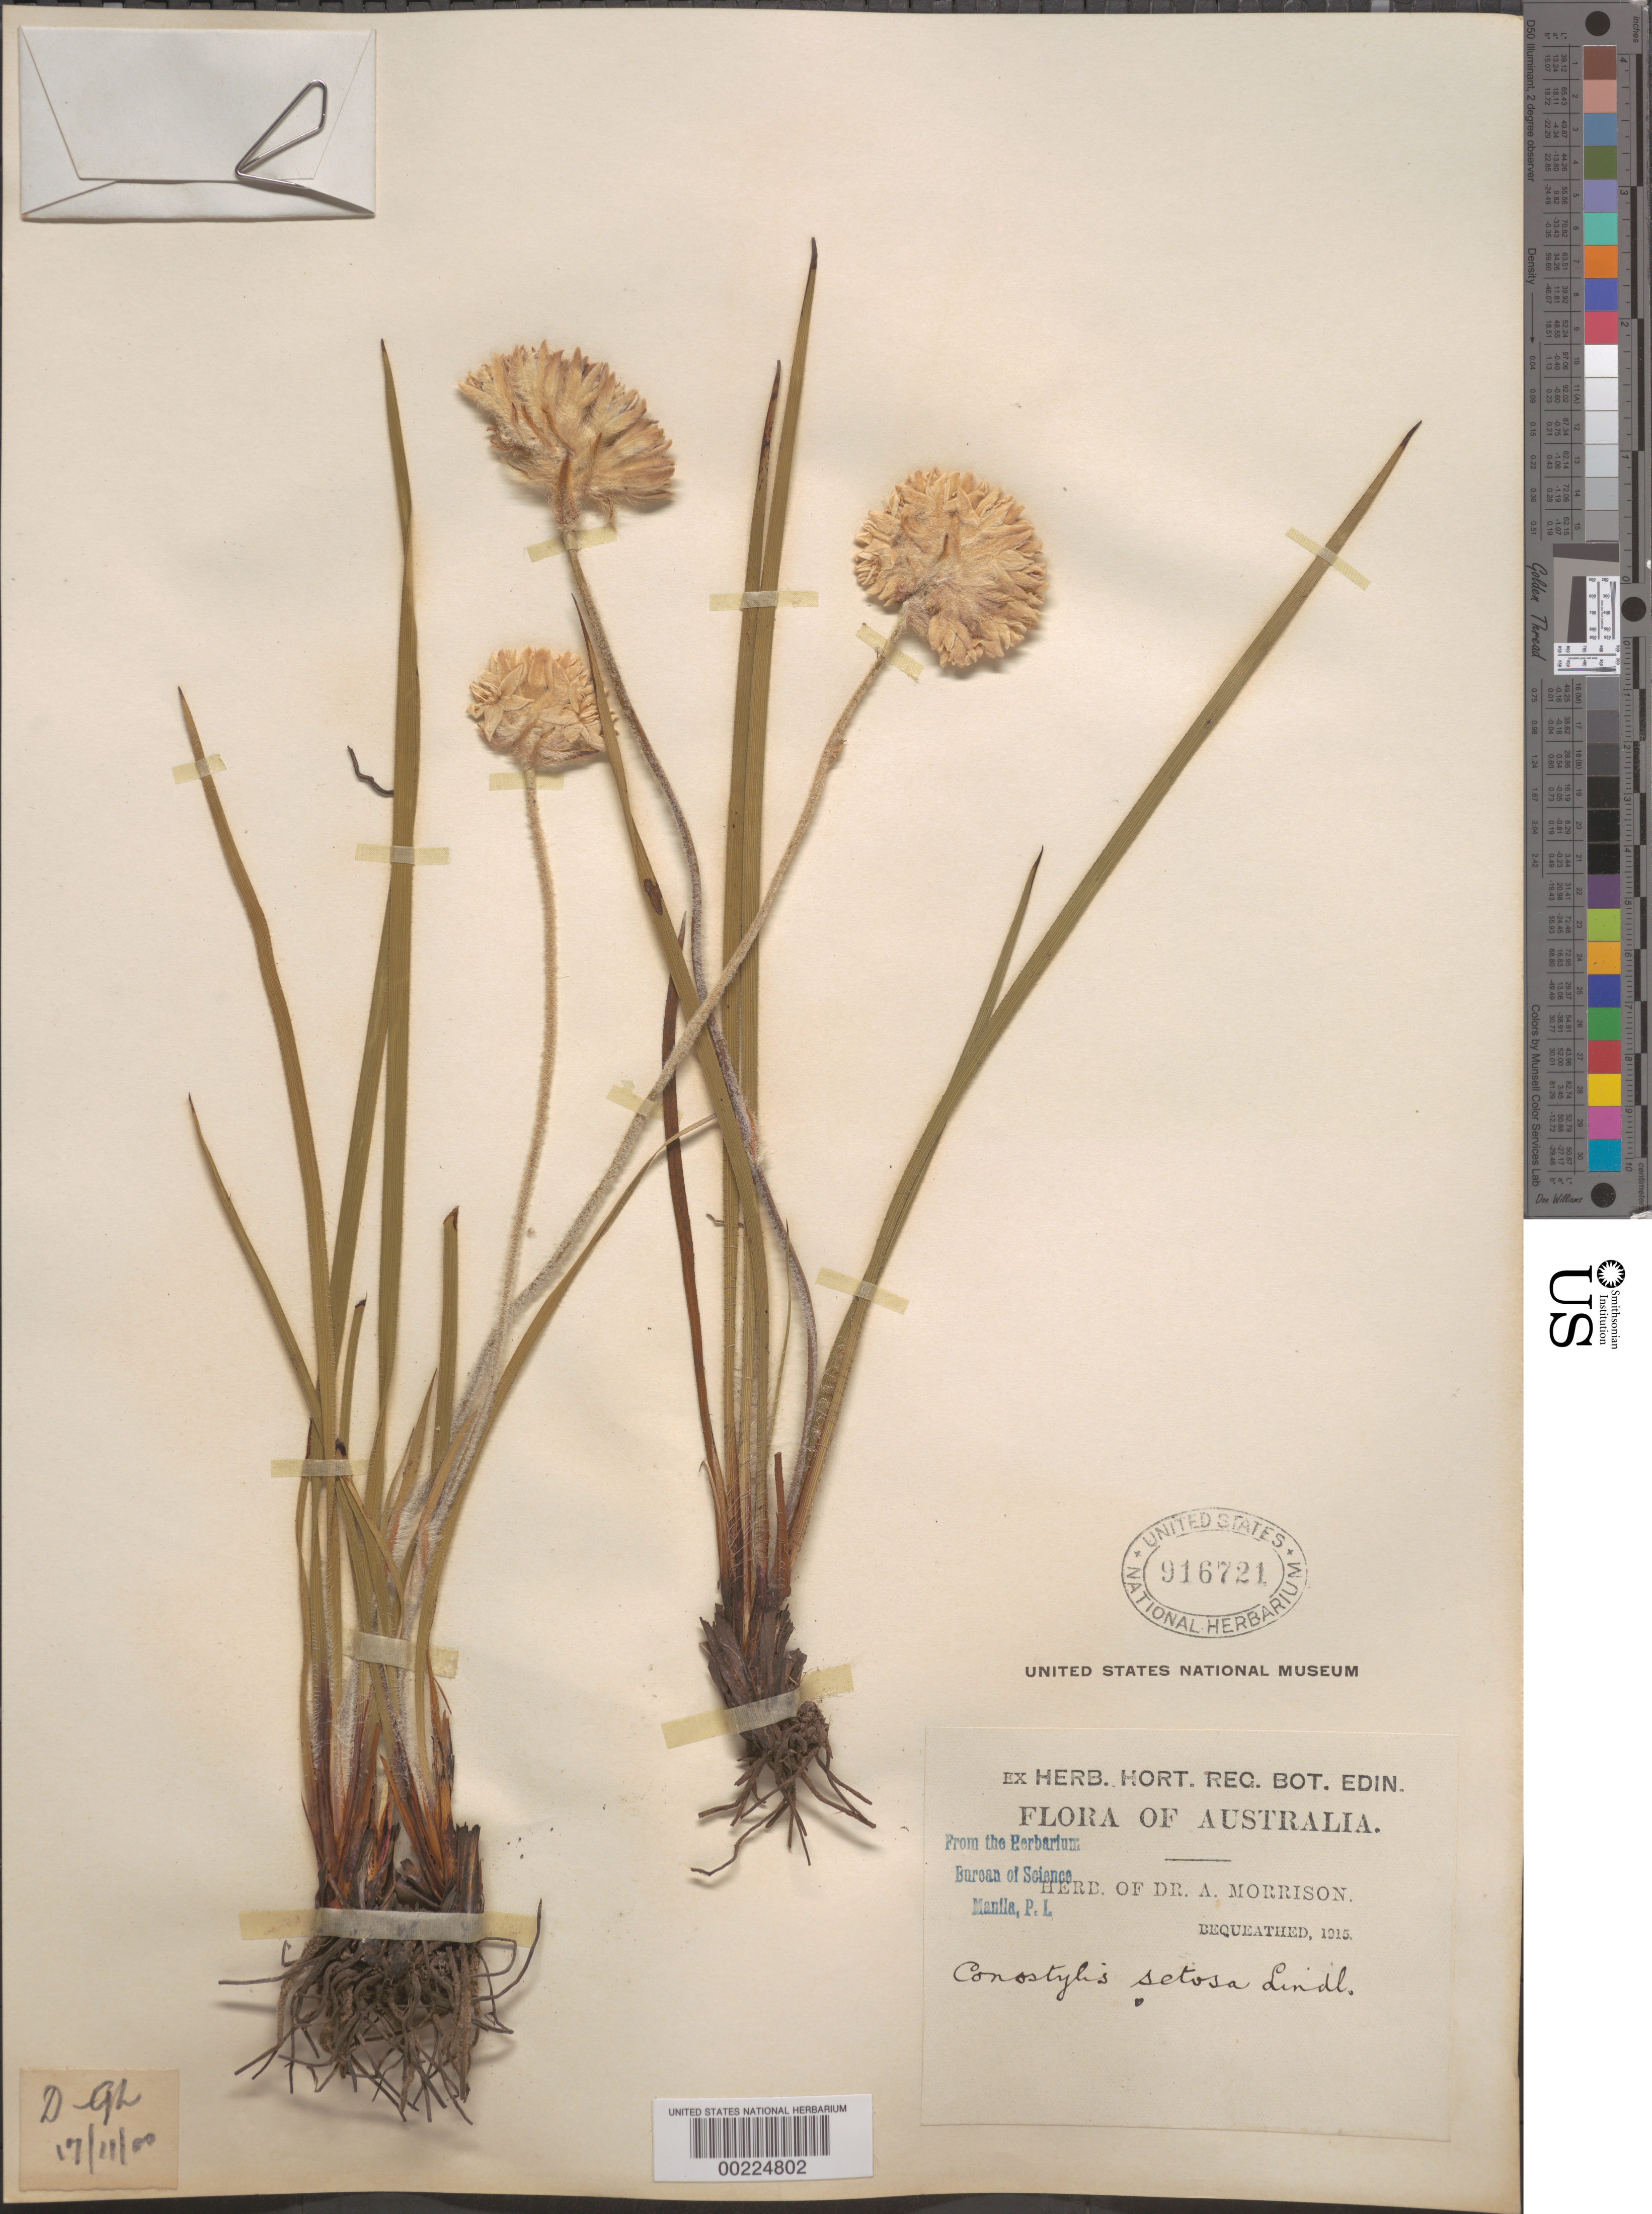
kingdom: Plantae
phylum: Tracheophyta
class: Liliopsida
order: Commelinales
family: Haemodoraceae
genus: Conostylis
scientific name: Conostylis setosa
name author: Lindl.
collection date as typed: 17 Nov 1900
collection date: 1900-11-17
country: Australia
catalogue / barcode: US 916721